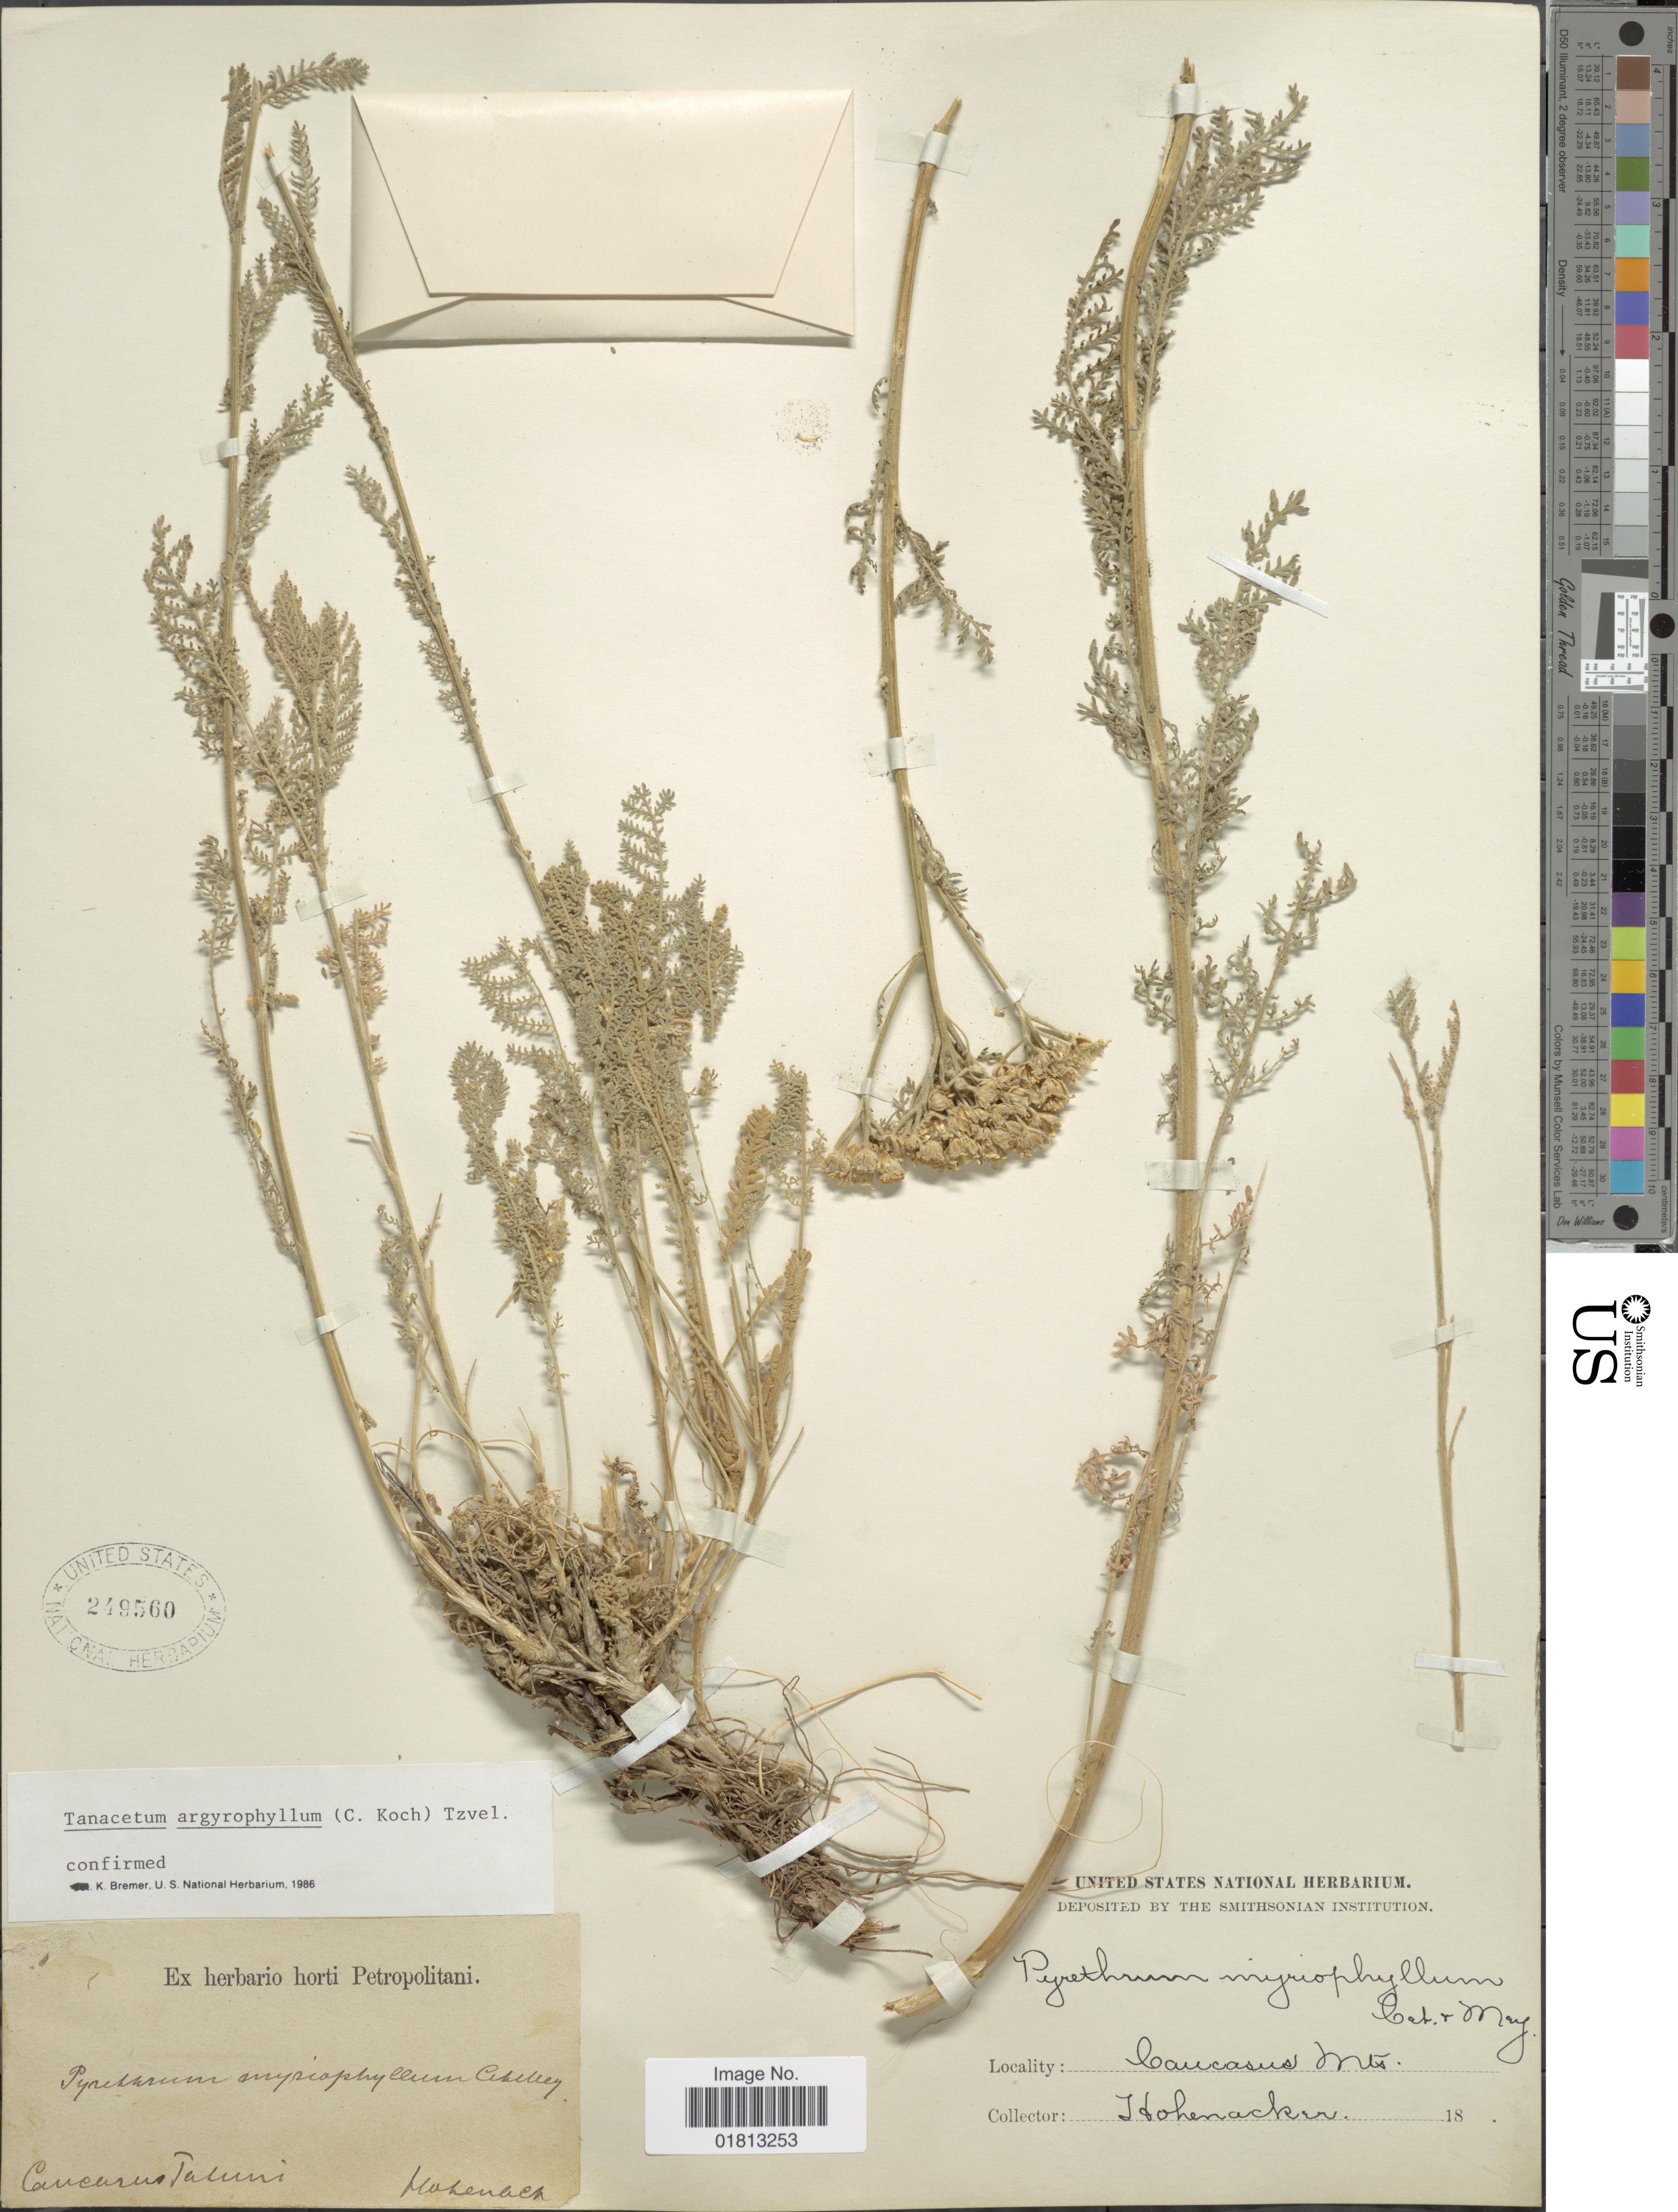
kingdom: Plantae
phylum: Tracheophyta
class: Magnoliopsida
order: Asterales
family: Asteraceae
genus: Tanacetum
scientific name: Tanacetum argyrophyllum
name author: (C. Koch) Tzvelev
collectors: Hohenacker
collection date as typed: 18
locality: Caucurus Taluni, Caucasus Mts. [interpreted]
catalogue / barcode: US 249560